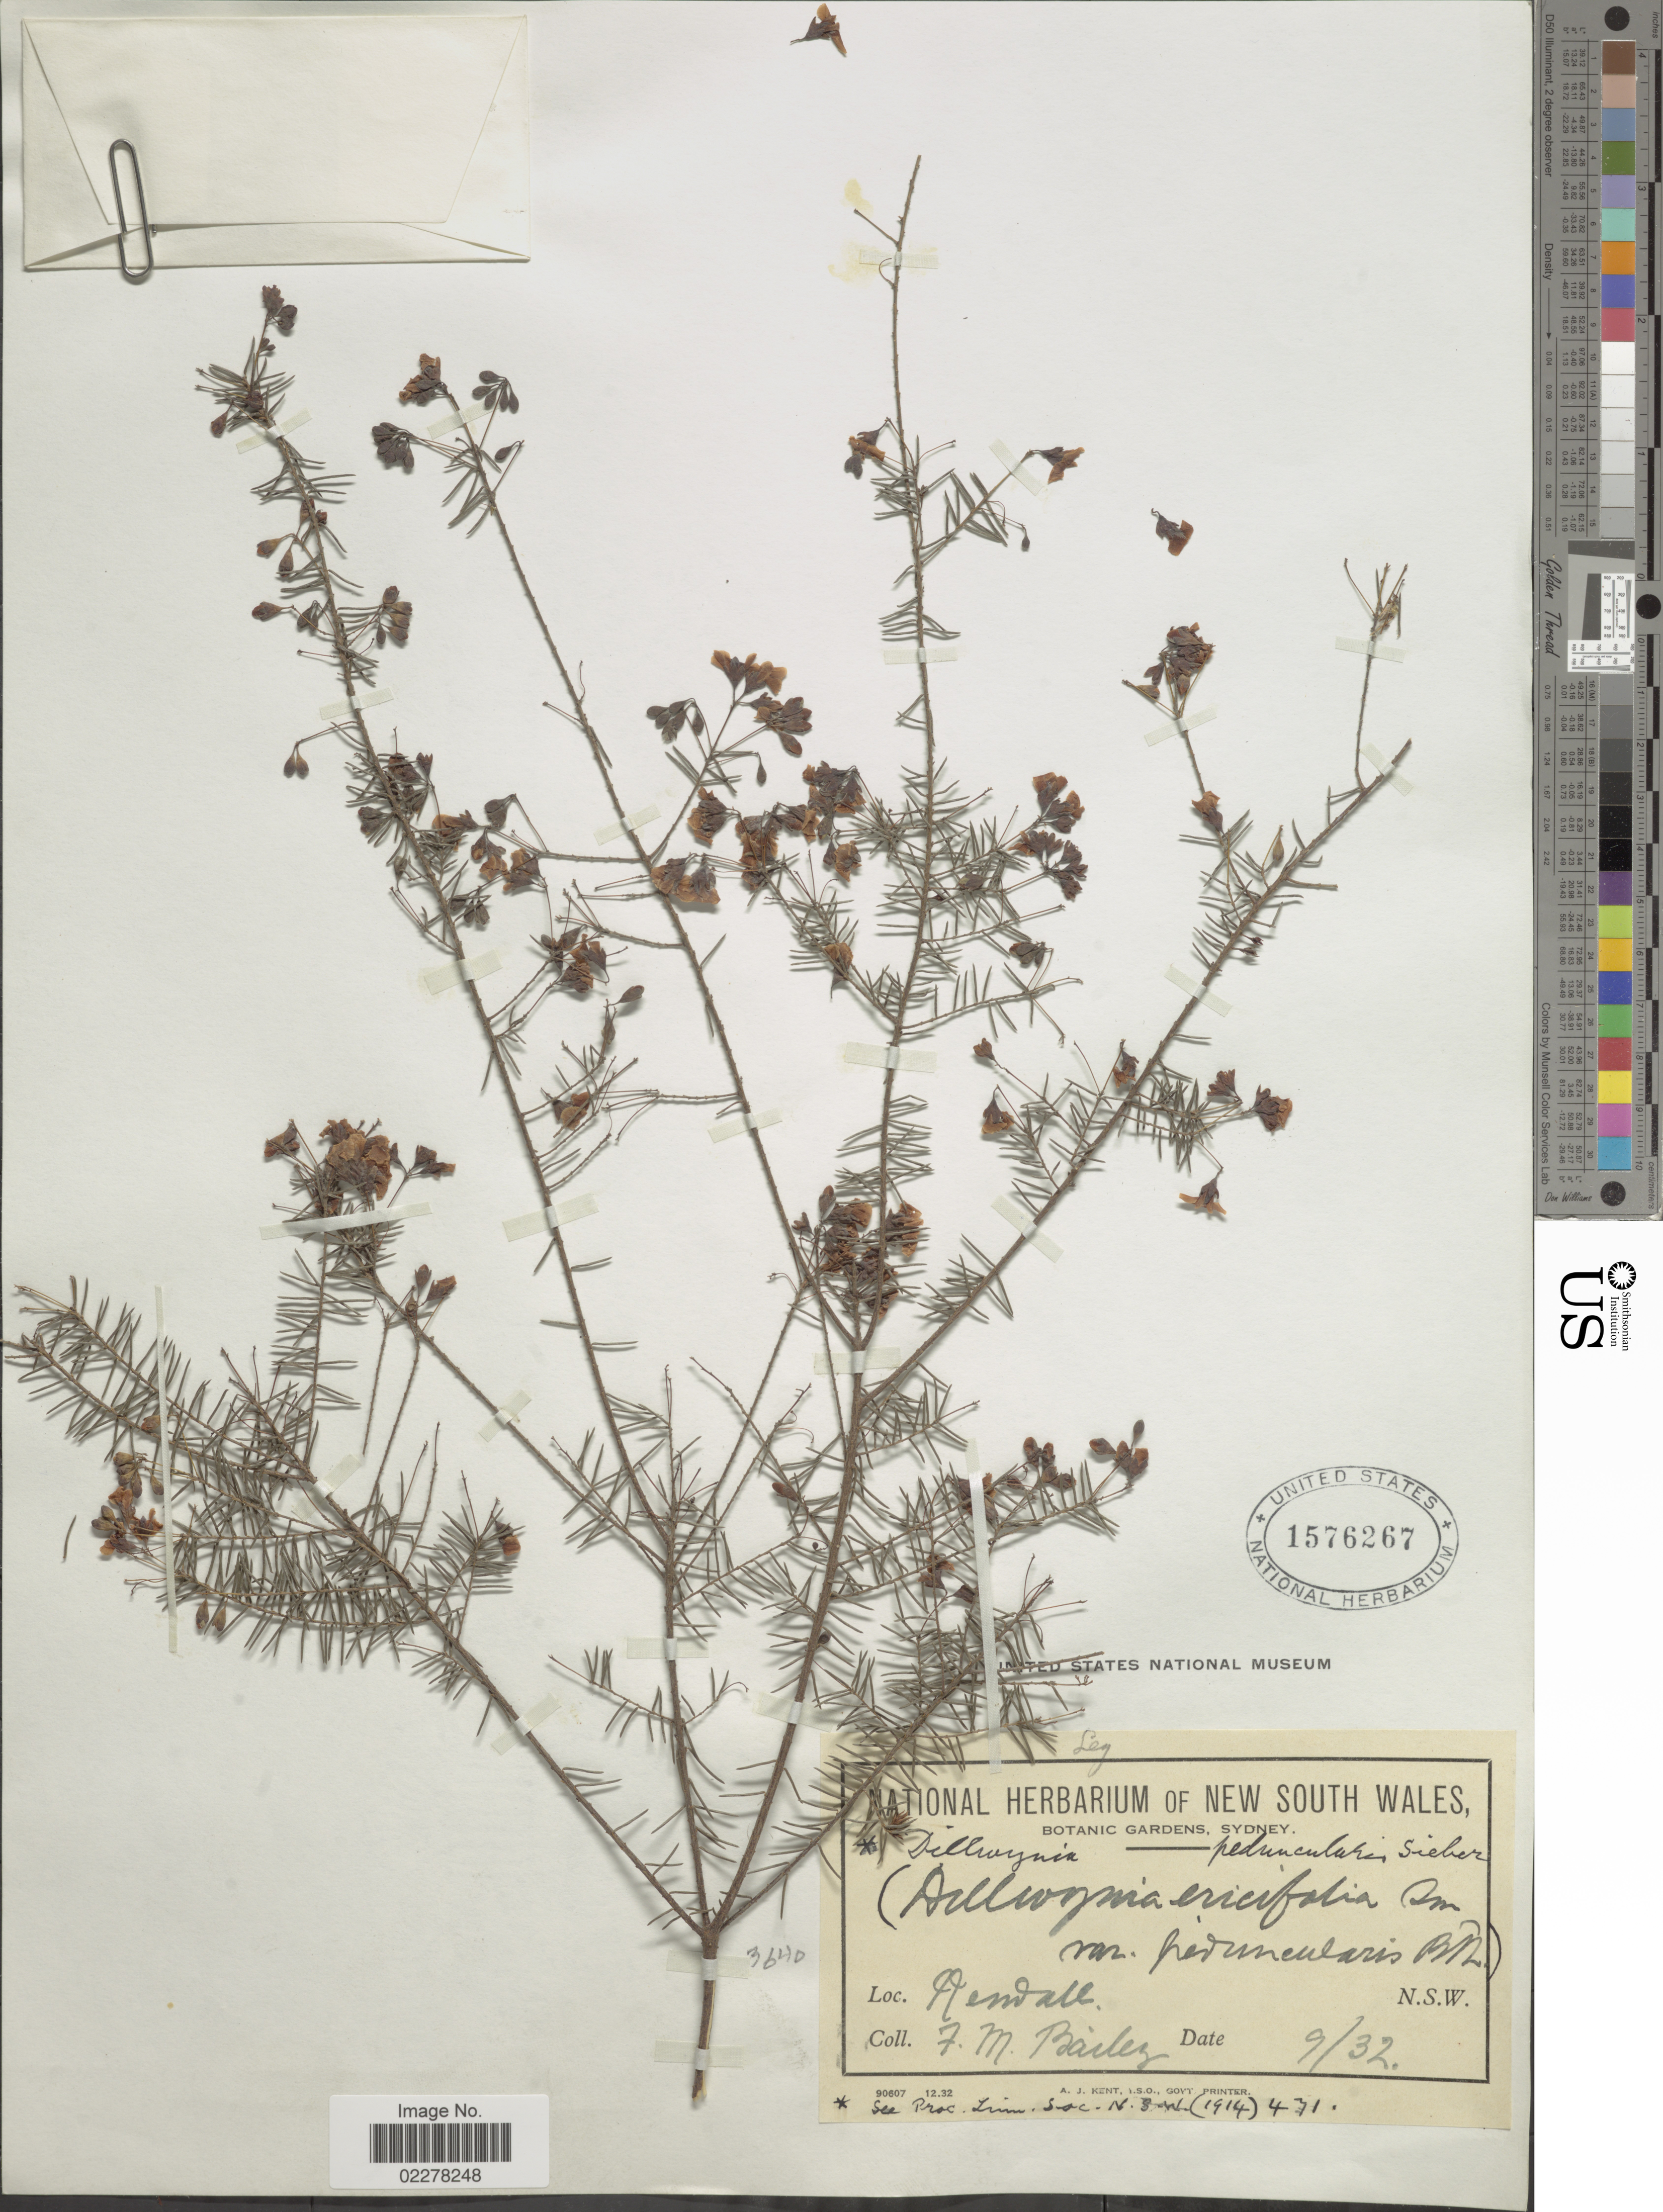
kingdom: Plantae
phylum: Tracheophyta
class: Magnoliopsida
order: Fabales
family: Fabaceae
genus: Dillwynia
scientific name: Dillwynia ericifolia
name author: Sm.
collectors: F. M. Bailey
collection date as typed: Transcribed d/m/y: /9/32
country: Australia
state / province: New South Wales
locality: Newale. N.S.W.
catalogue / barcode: US 1576267